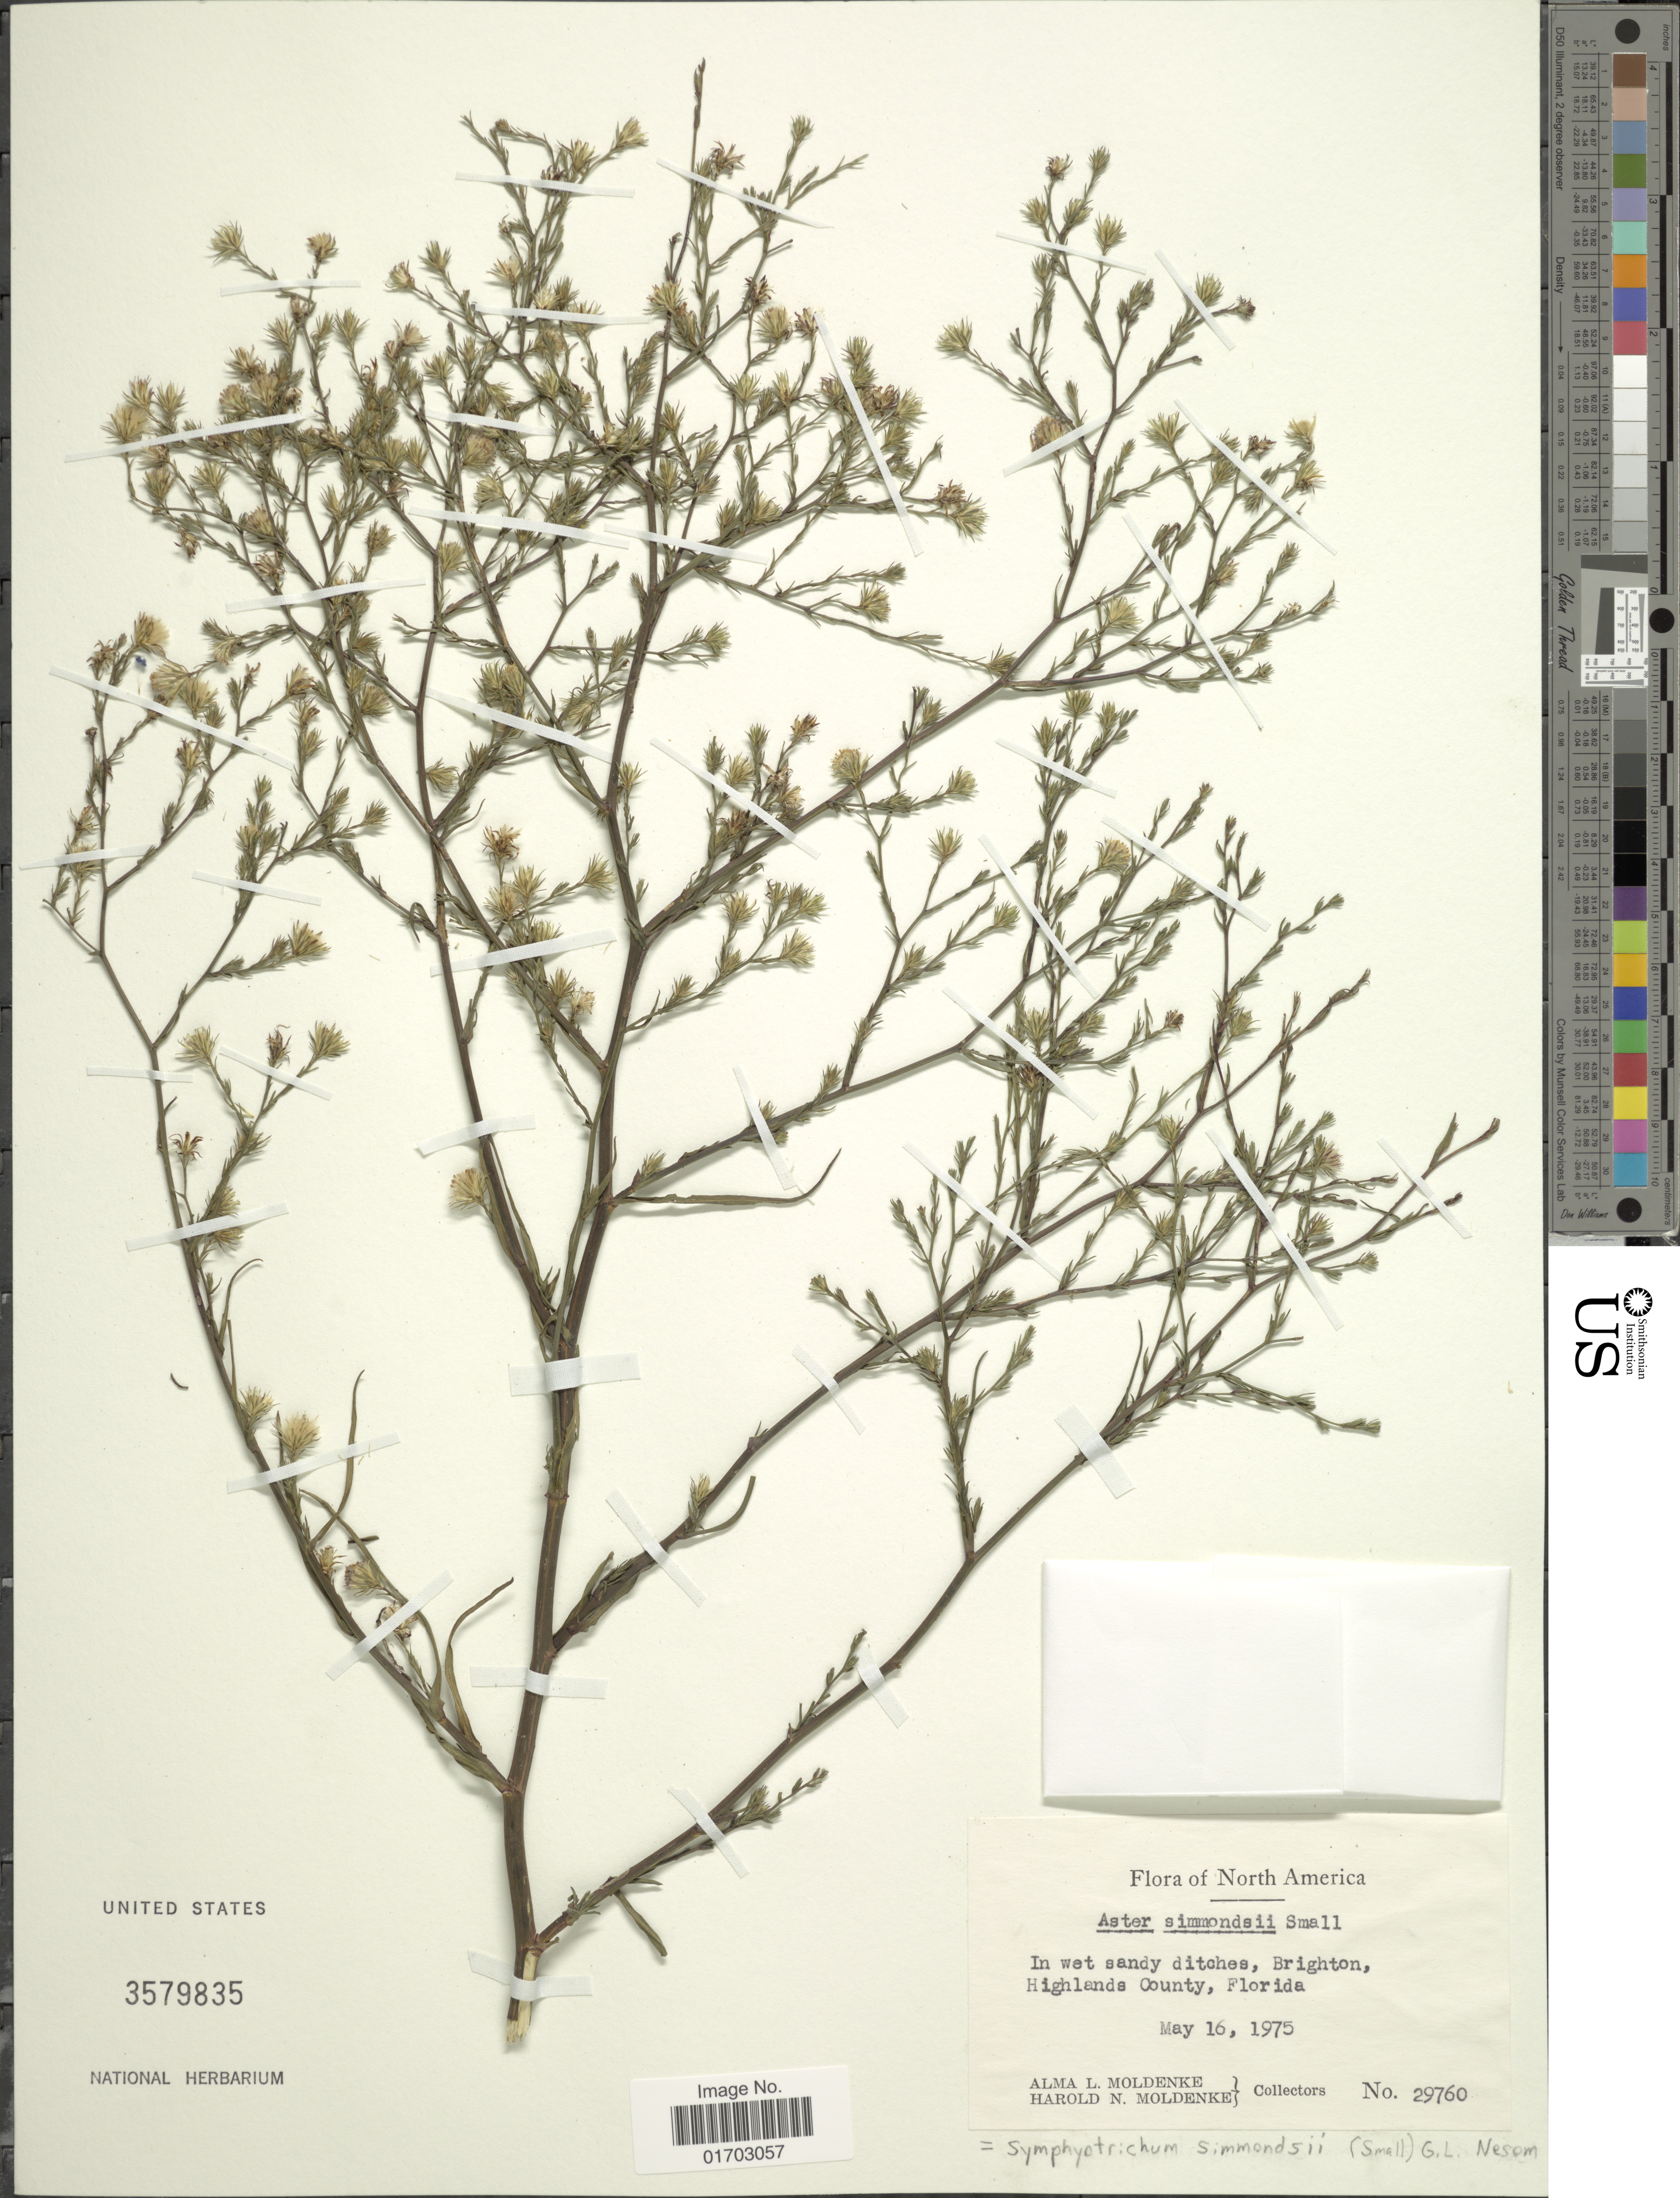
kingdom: Plantae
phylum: Tracheophyta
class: Magnoliopsida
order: Asterales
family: Asteraceae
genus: Symphyotrichum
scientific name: Symphyotrichum simmondsii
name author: (Small) G.L. Nesom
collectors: A. L. Moldenke & H. N. Moldenke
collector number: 29760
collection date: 1975-05-16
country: United States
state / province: Florida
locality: North America, Brighton, Highlands County.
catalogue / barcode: US 3579835